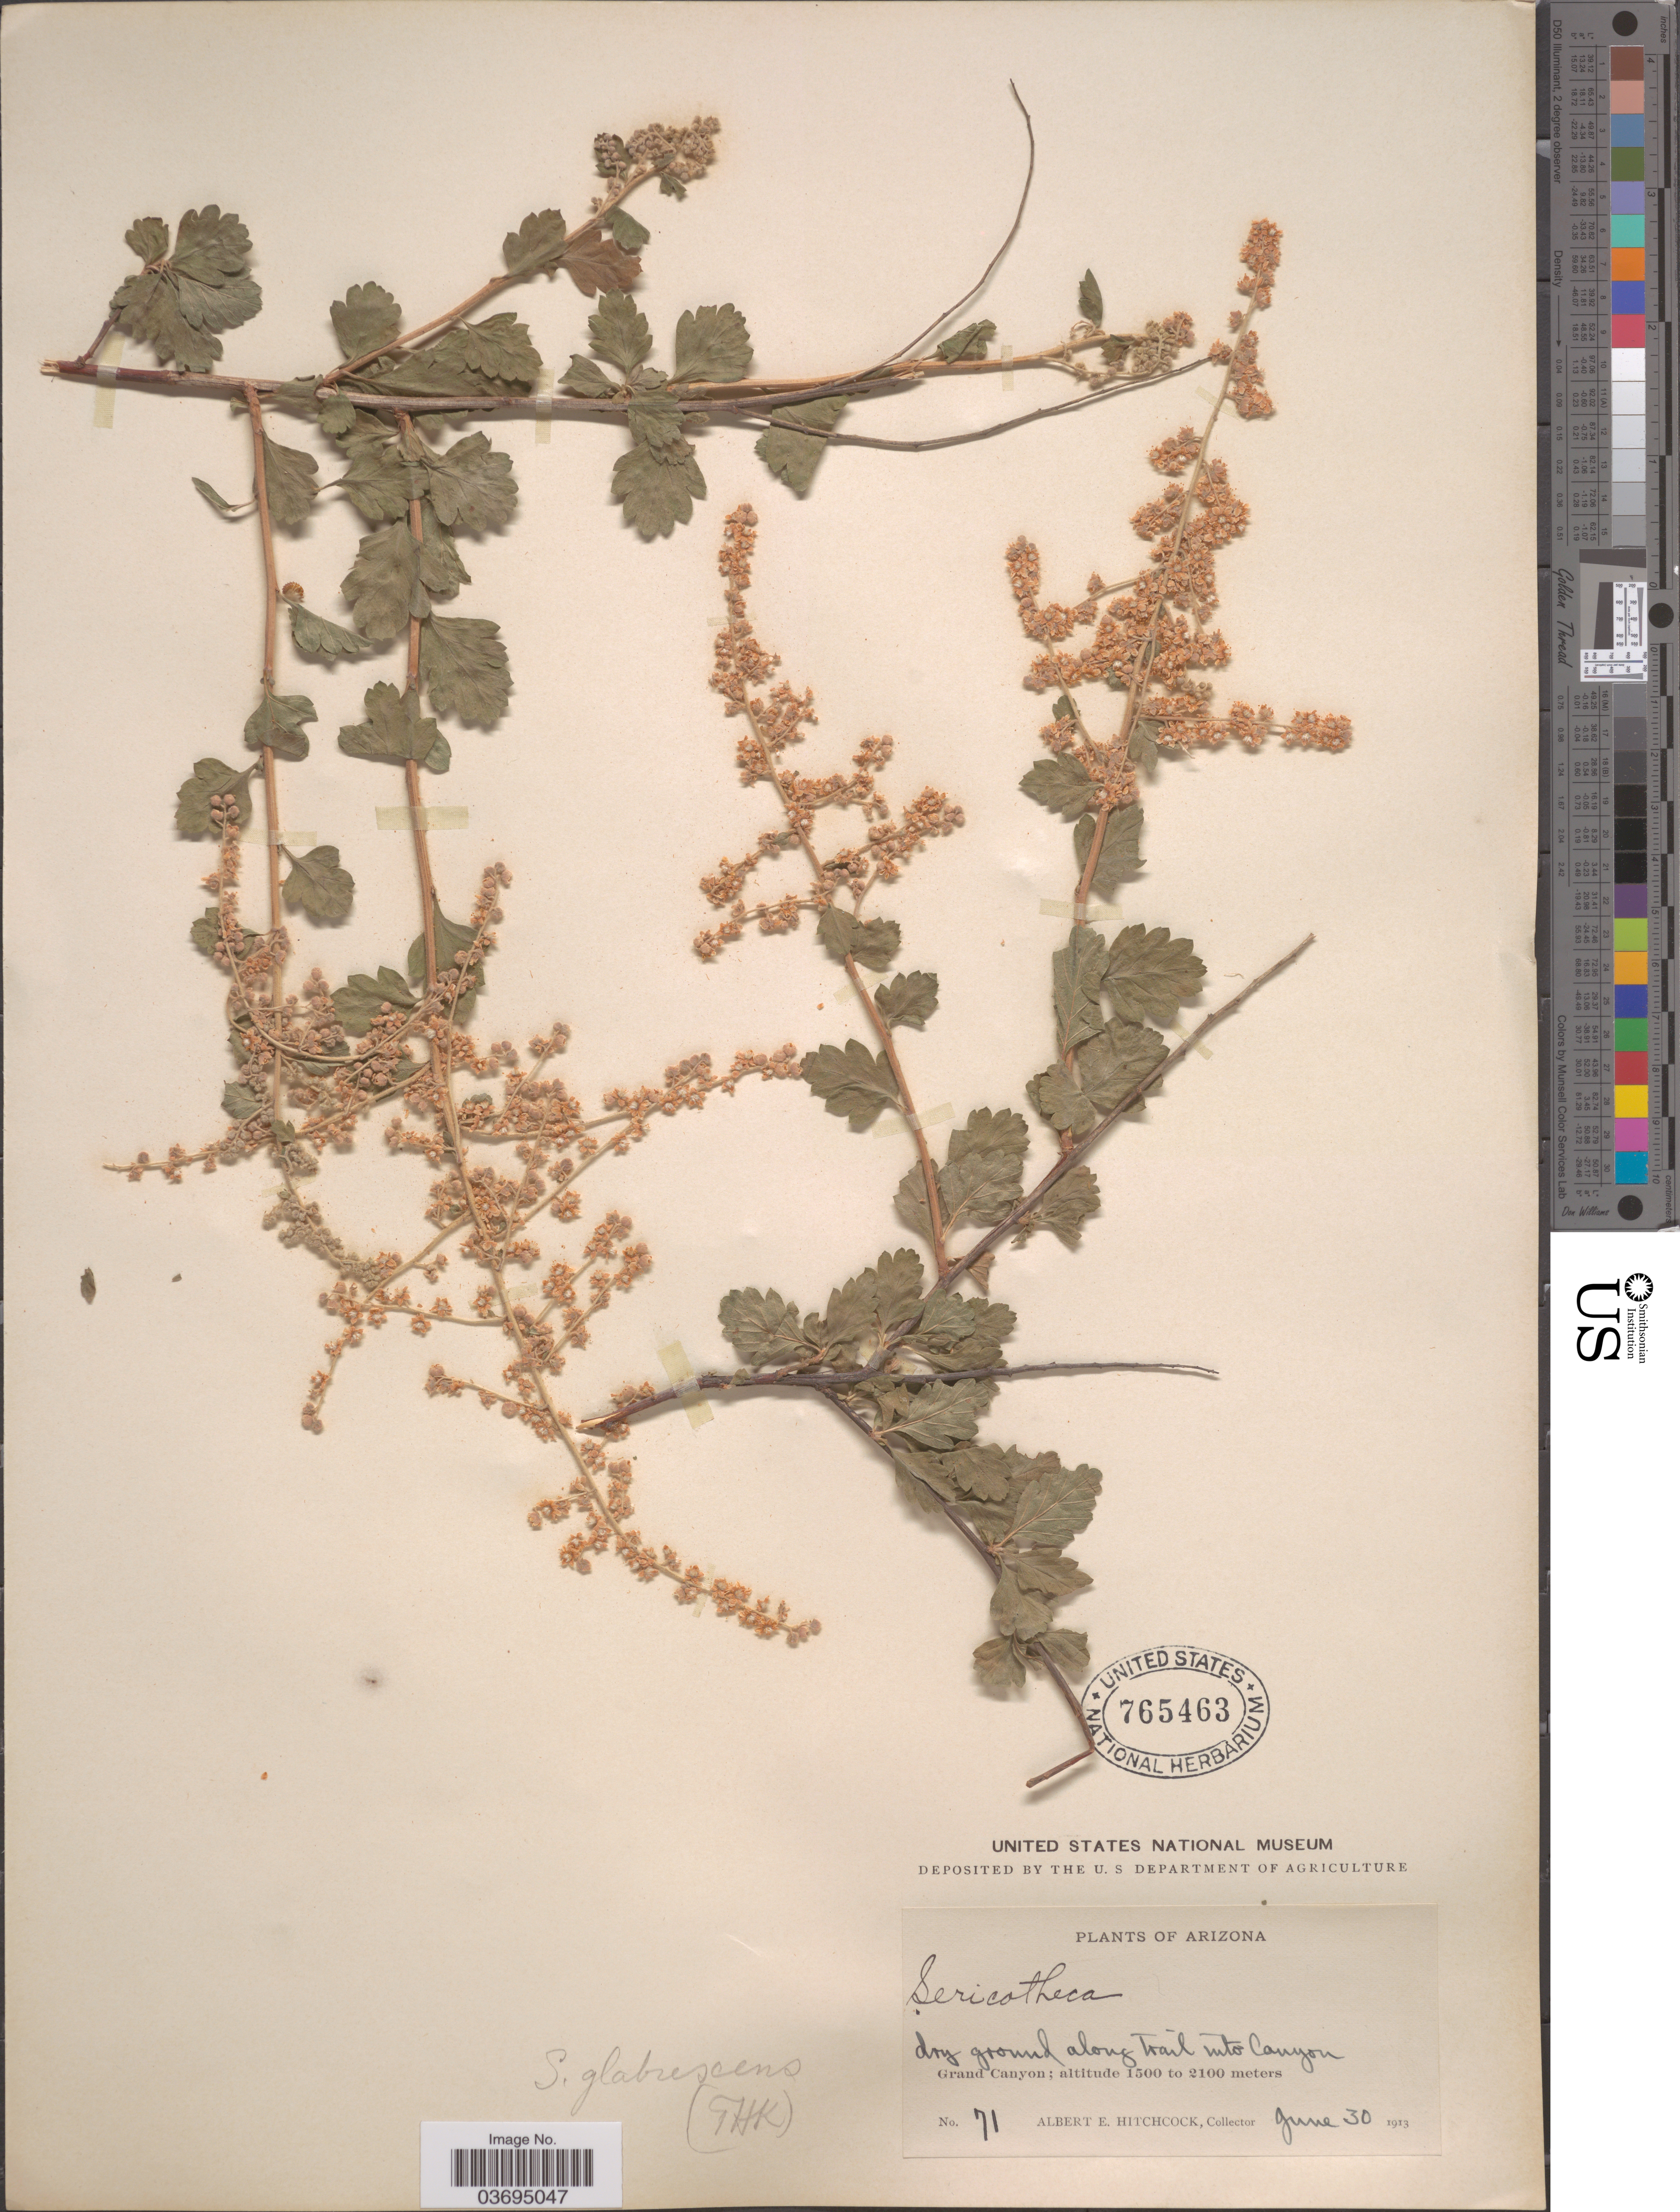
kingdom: Plantae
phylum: Tracheophyta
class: Magnoliopsida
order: Rosales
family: Rosaceae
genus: Holodiscus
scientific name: Holodiscus discolor var. dumosus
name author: Maxim. ex J.M. Coult.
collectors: A. Hitchcock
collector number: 71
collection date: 1913-06-30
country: United States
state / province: Arizona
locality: Along trail into Canyon. Grand Canyon.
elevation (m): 1500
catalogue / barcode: US 765463